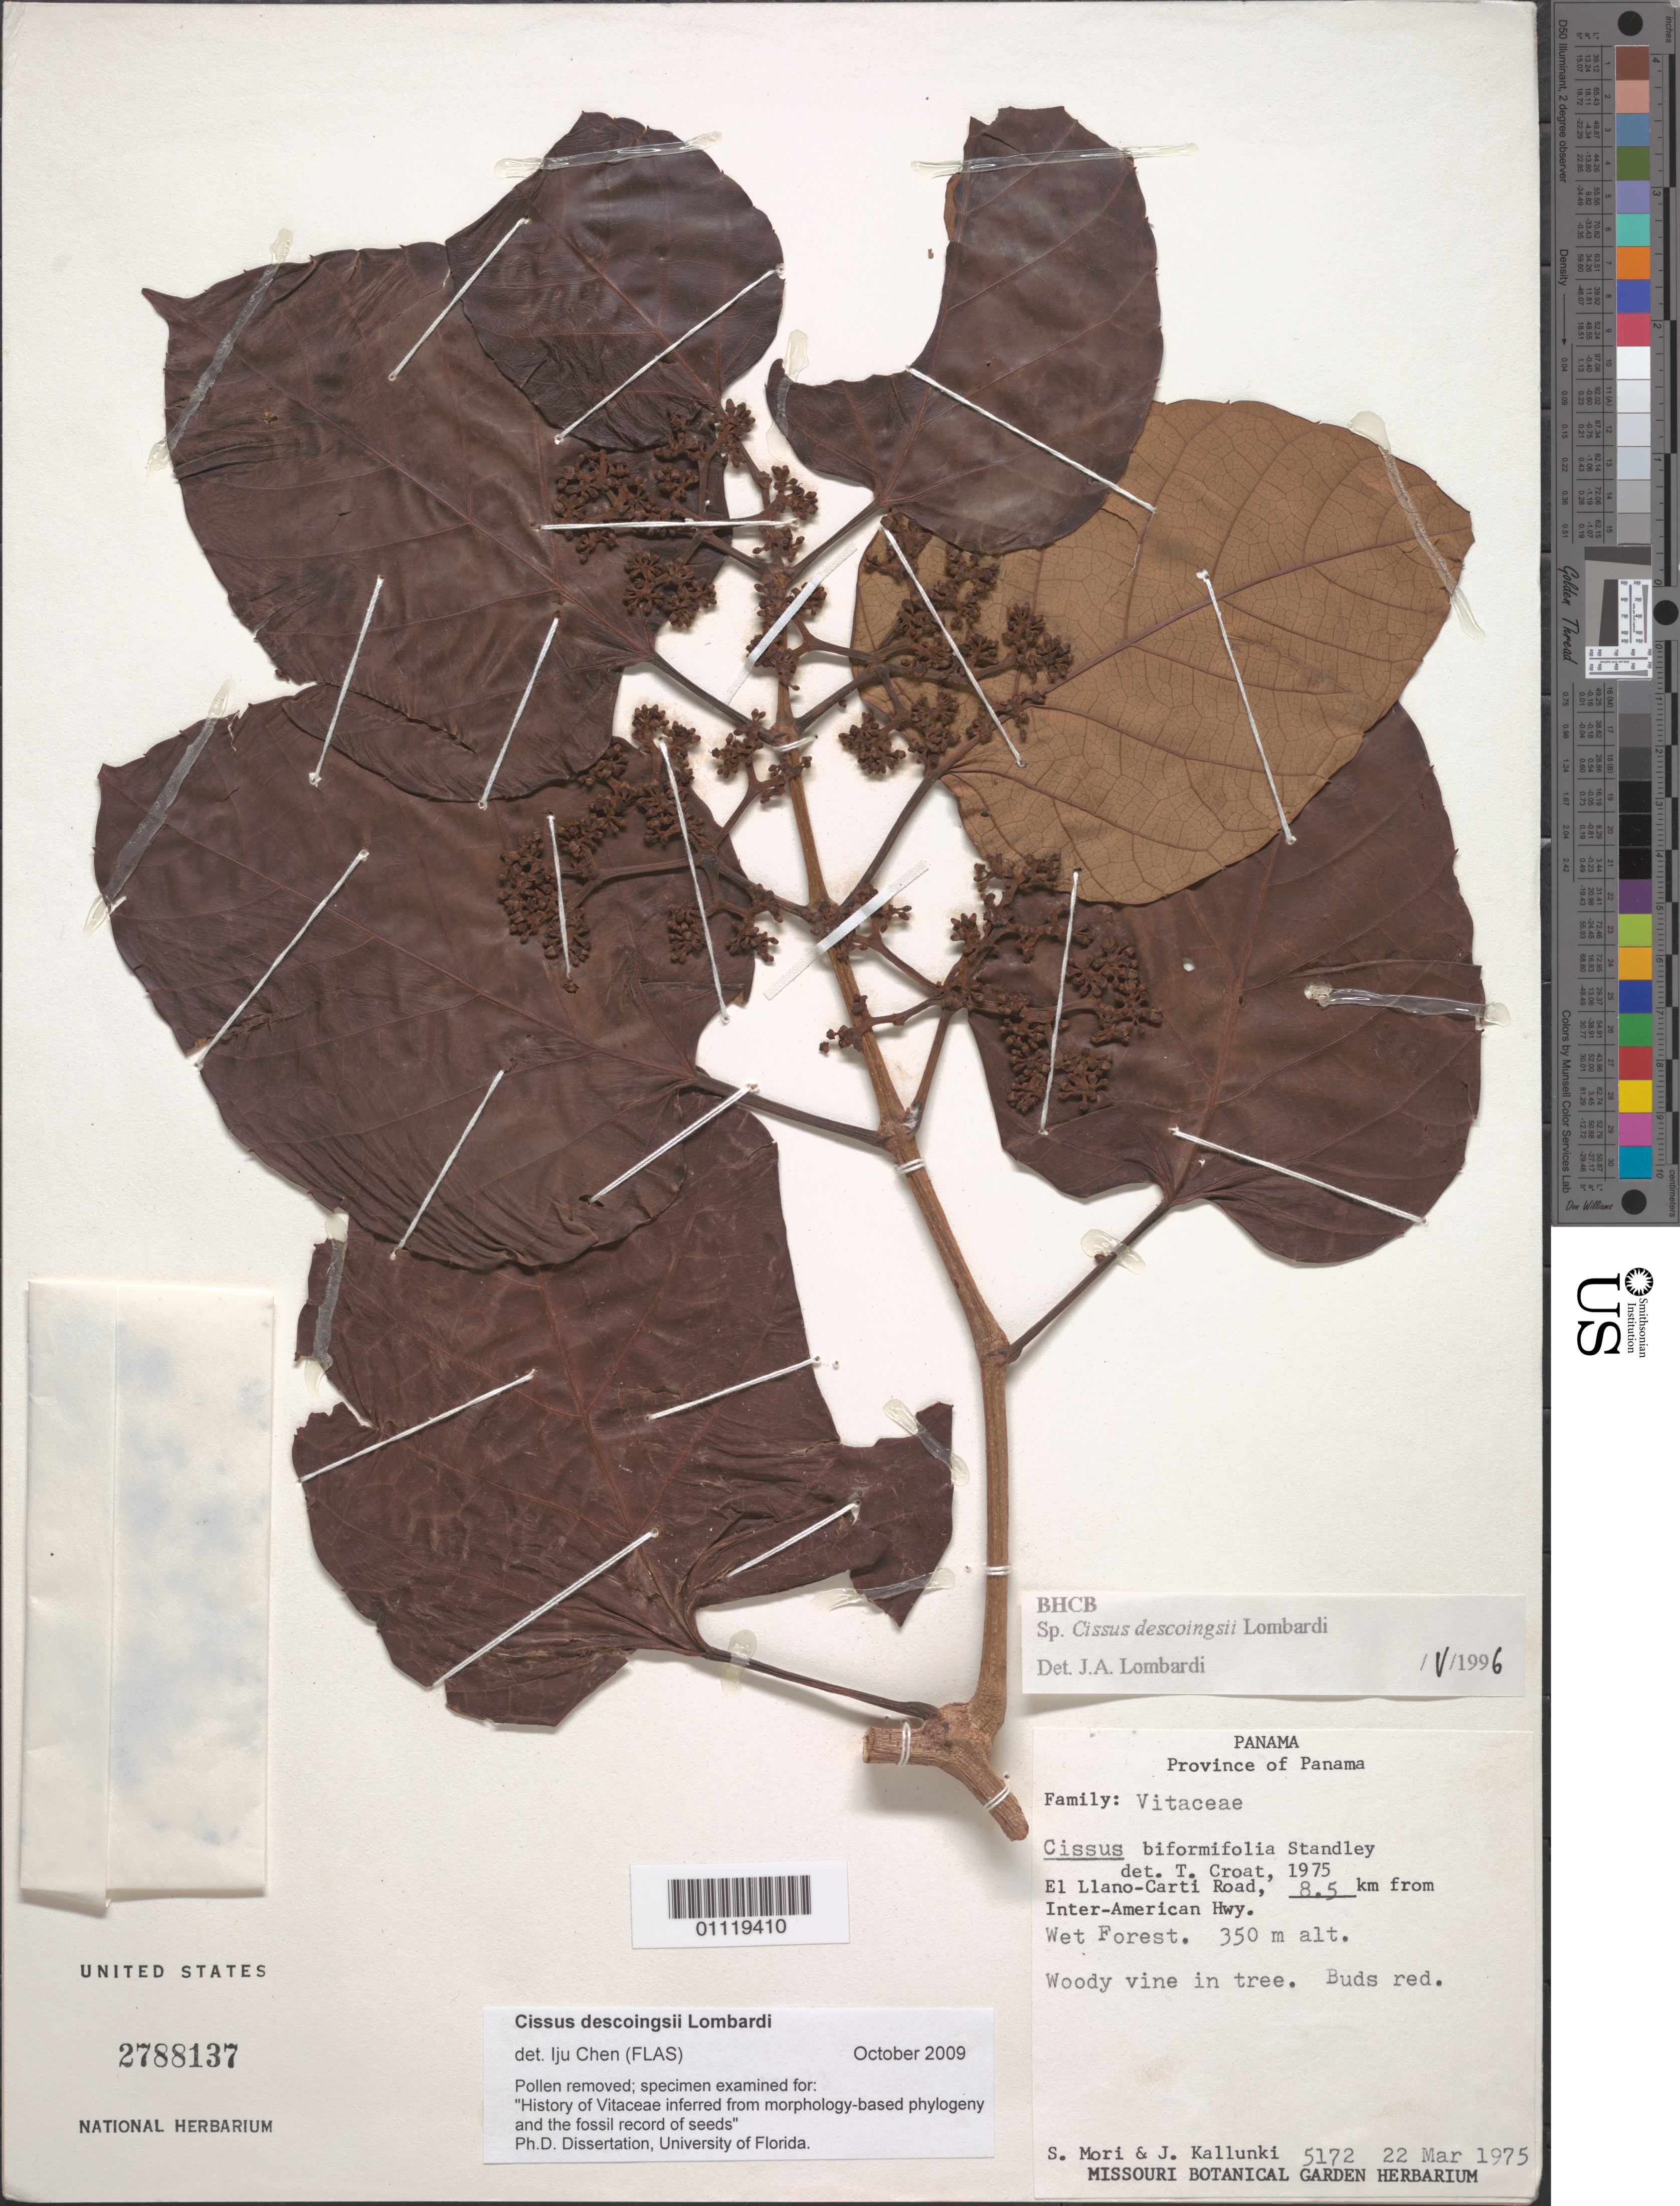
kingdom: Plantae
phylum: Tracheophyta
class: Magnoliopsida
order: Vitales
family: Vitaceae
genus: Cissus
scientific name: Cissus descoingsii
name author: Lombardi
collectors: S. Mori & J. Kallunki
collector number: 5172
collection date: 1975-03-22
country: Panama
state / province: Panamá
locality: El Llano-Carti Road, 8.5 km from Inter-American Hwy.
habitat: Wet forest. Woody vine in tree.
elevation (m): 350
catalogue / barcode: US 2788137